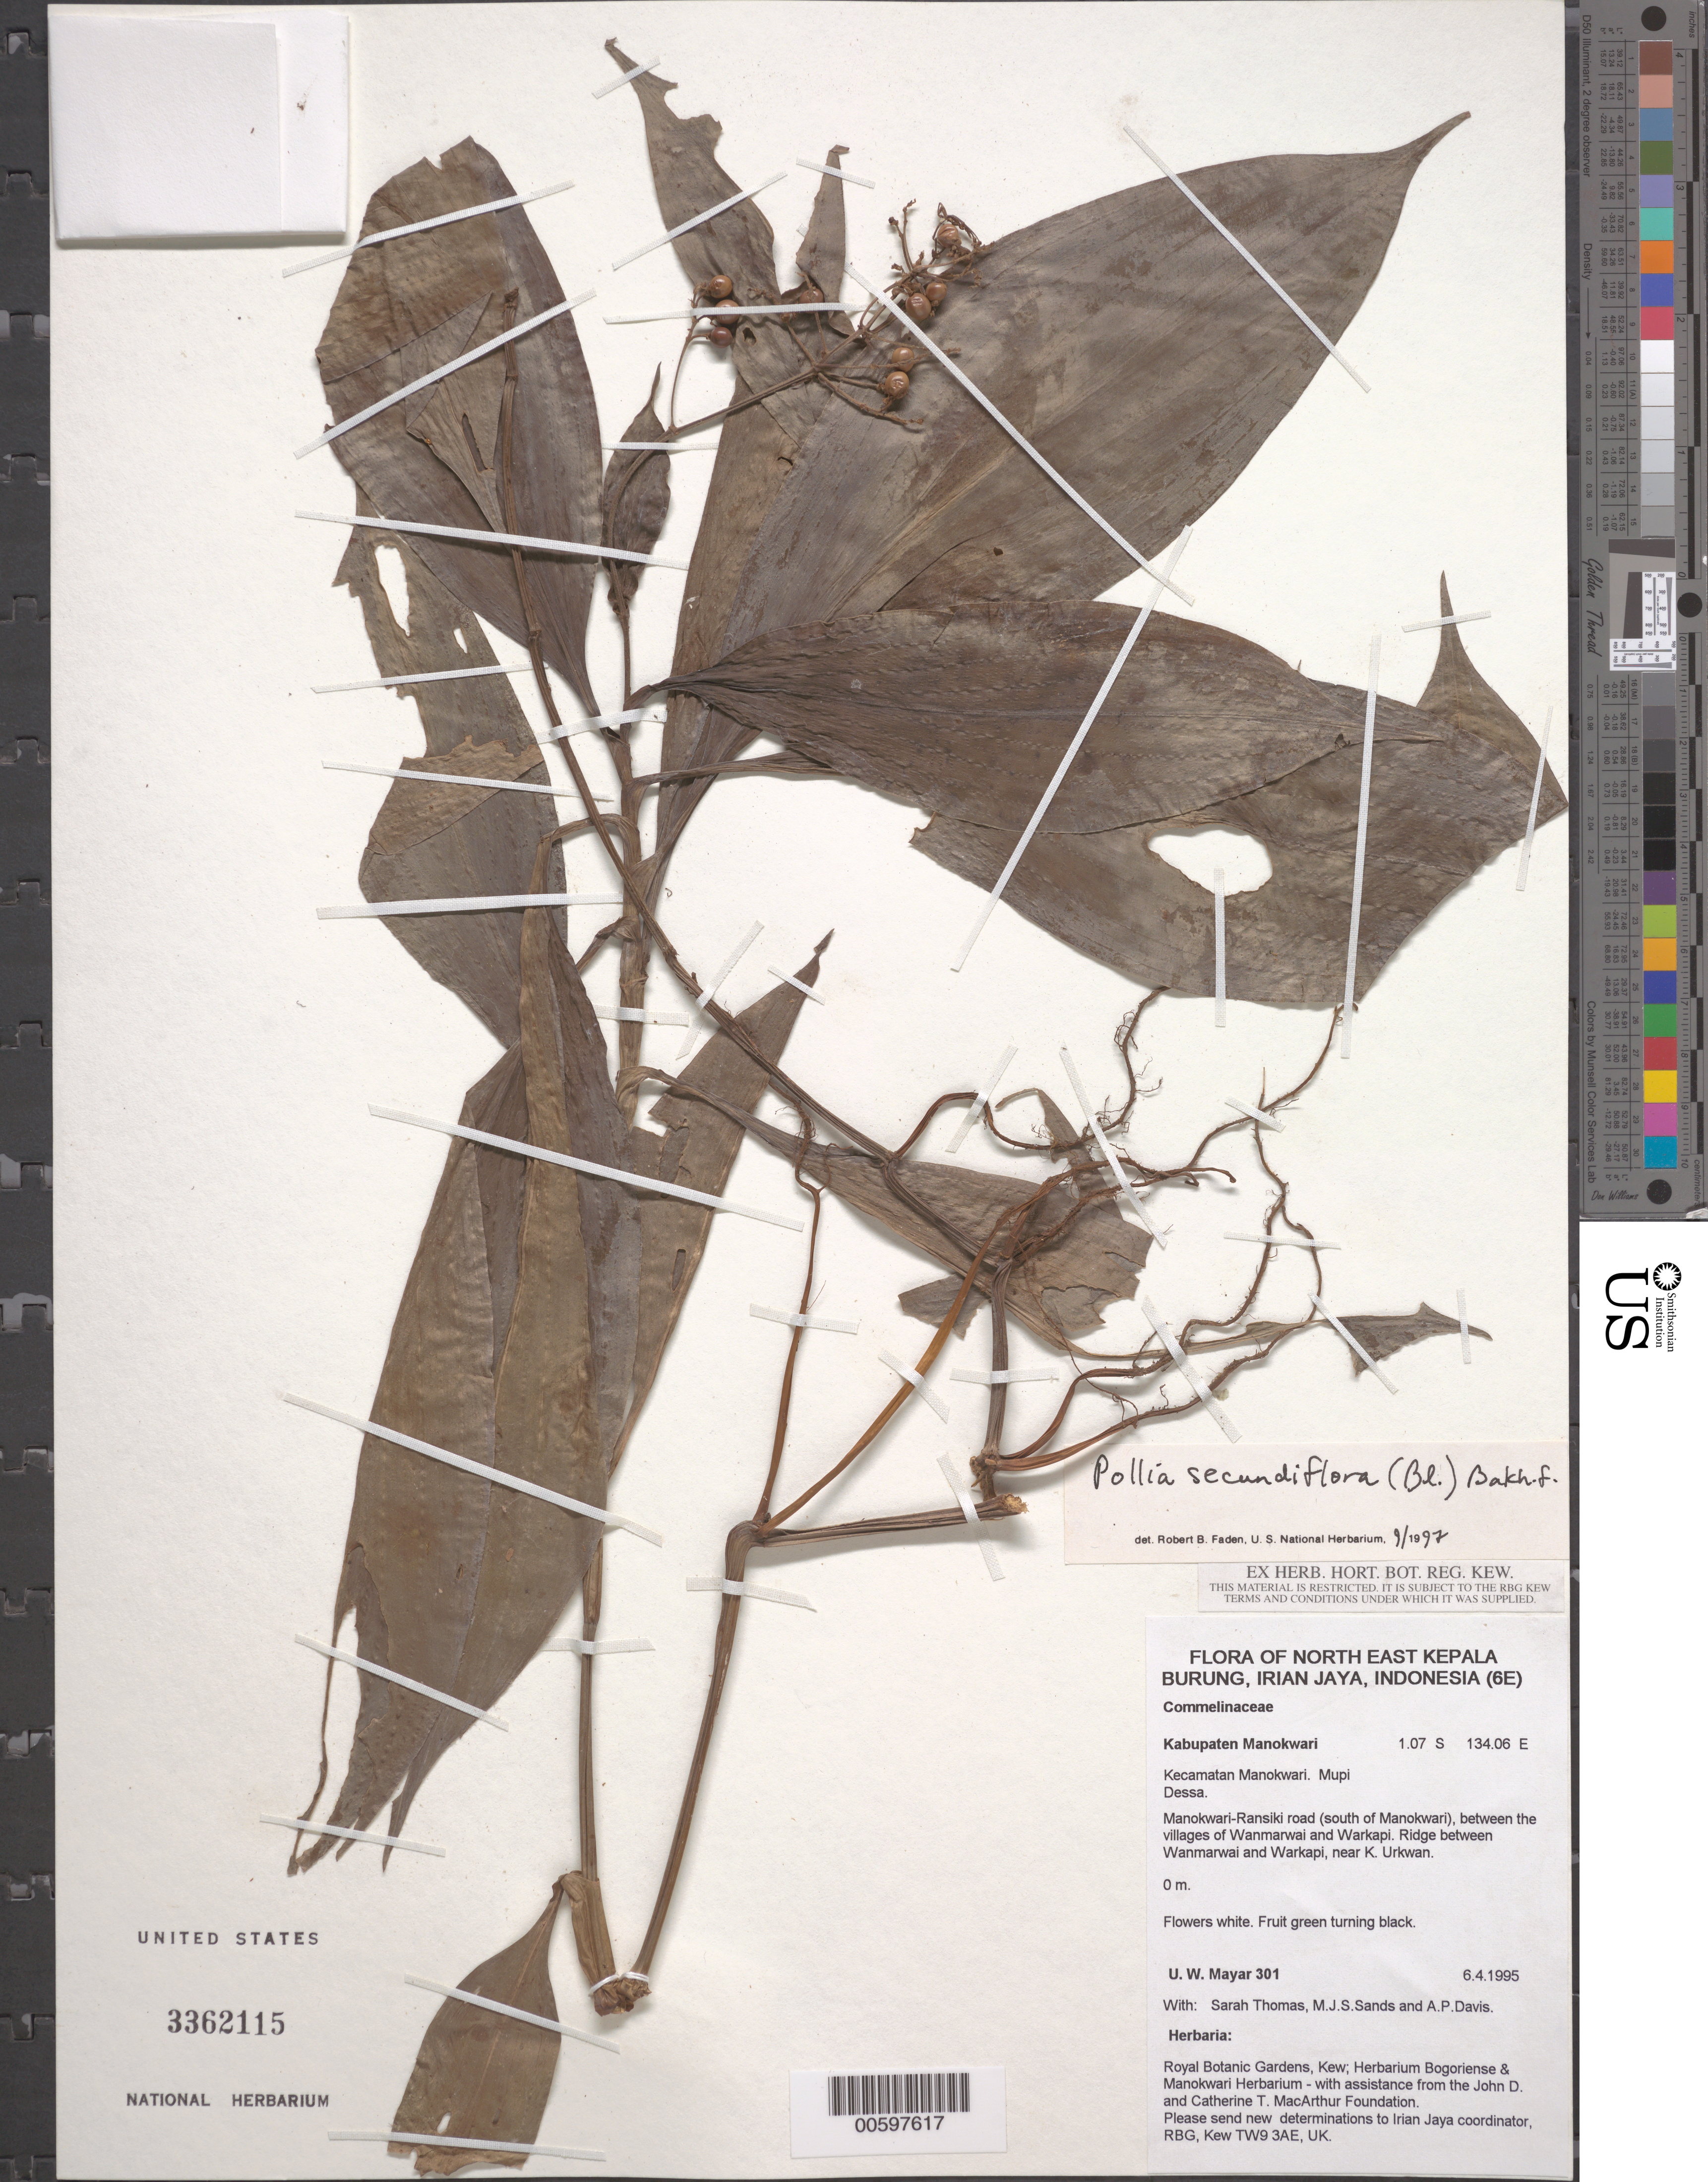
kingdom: Plantae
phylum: Tracheophyta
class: Liliopsida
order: Commelinales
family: Commelinaceae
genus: Pollia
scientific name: Pollia secundiflora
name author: (Blume) Bakh. f.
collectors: U. Mayar, S. Thomas, M. Sands & A. P. Davis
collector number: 301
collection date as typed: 06 Apr 1995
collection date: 1995-04-06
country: Indonesia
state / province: Papua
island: New Guinea Island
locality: North east keppala burung, irian jaya, manokwari-ransiki road, between wanmarwai and warkapi. Irian Jaya.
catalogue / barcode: US 3362115